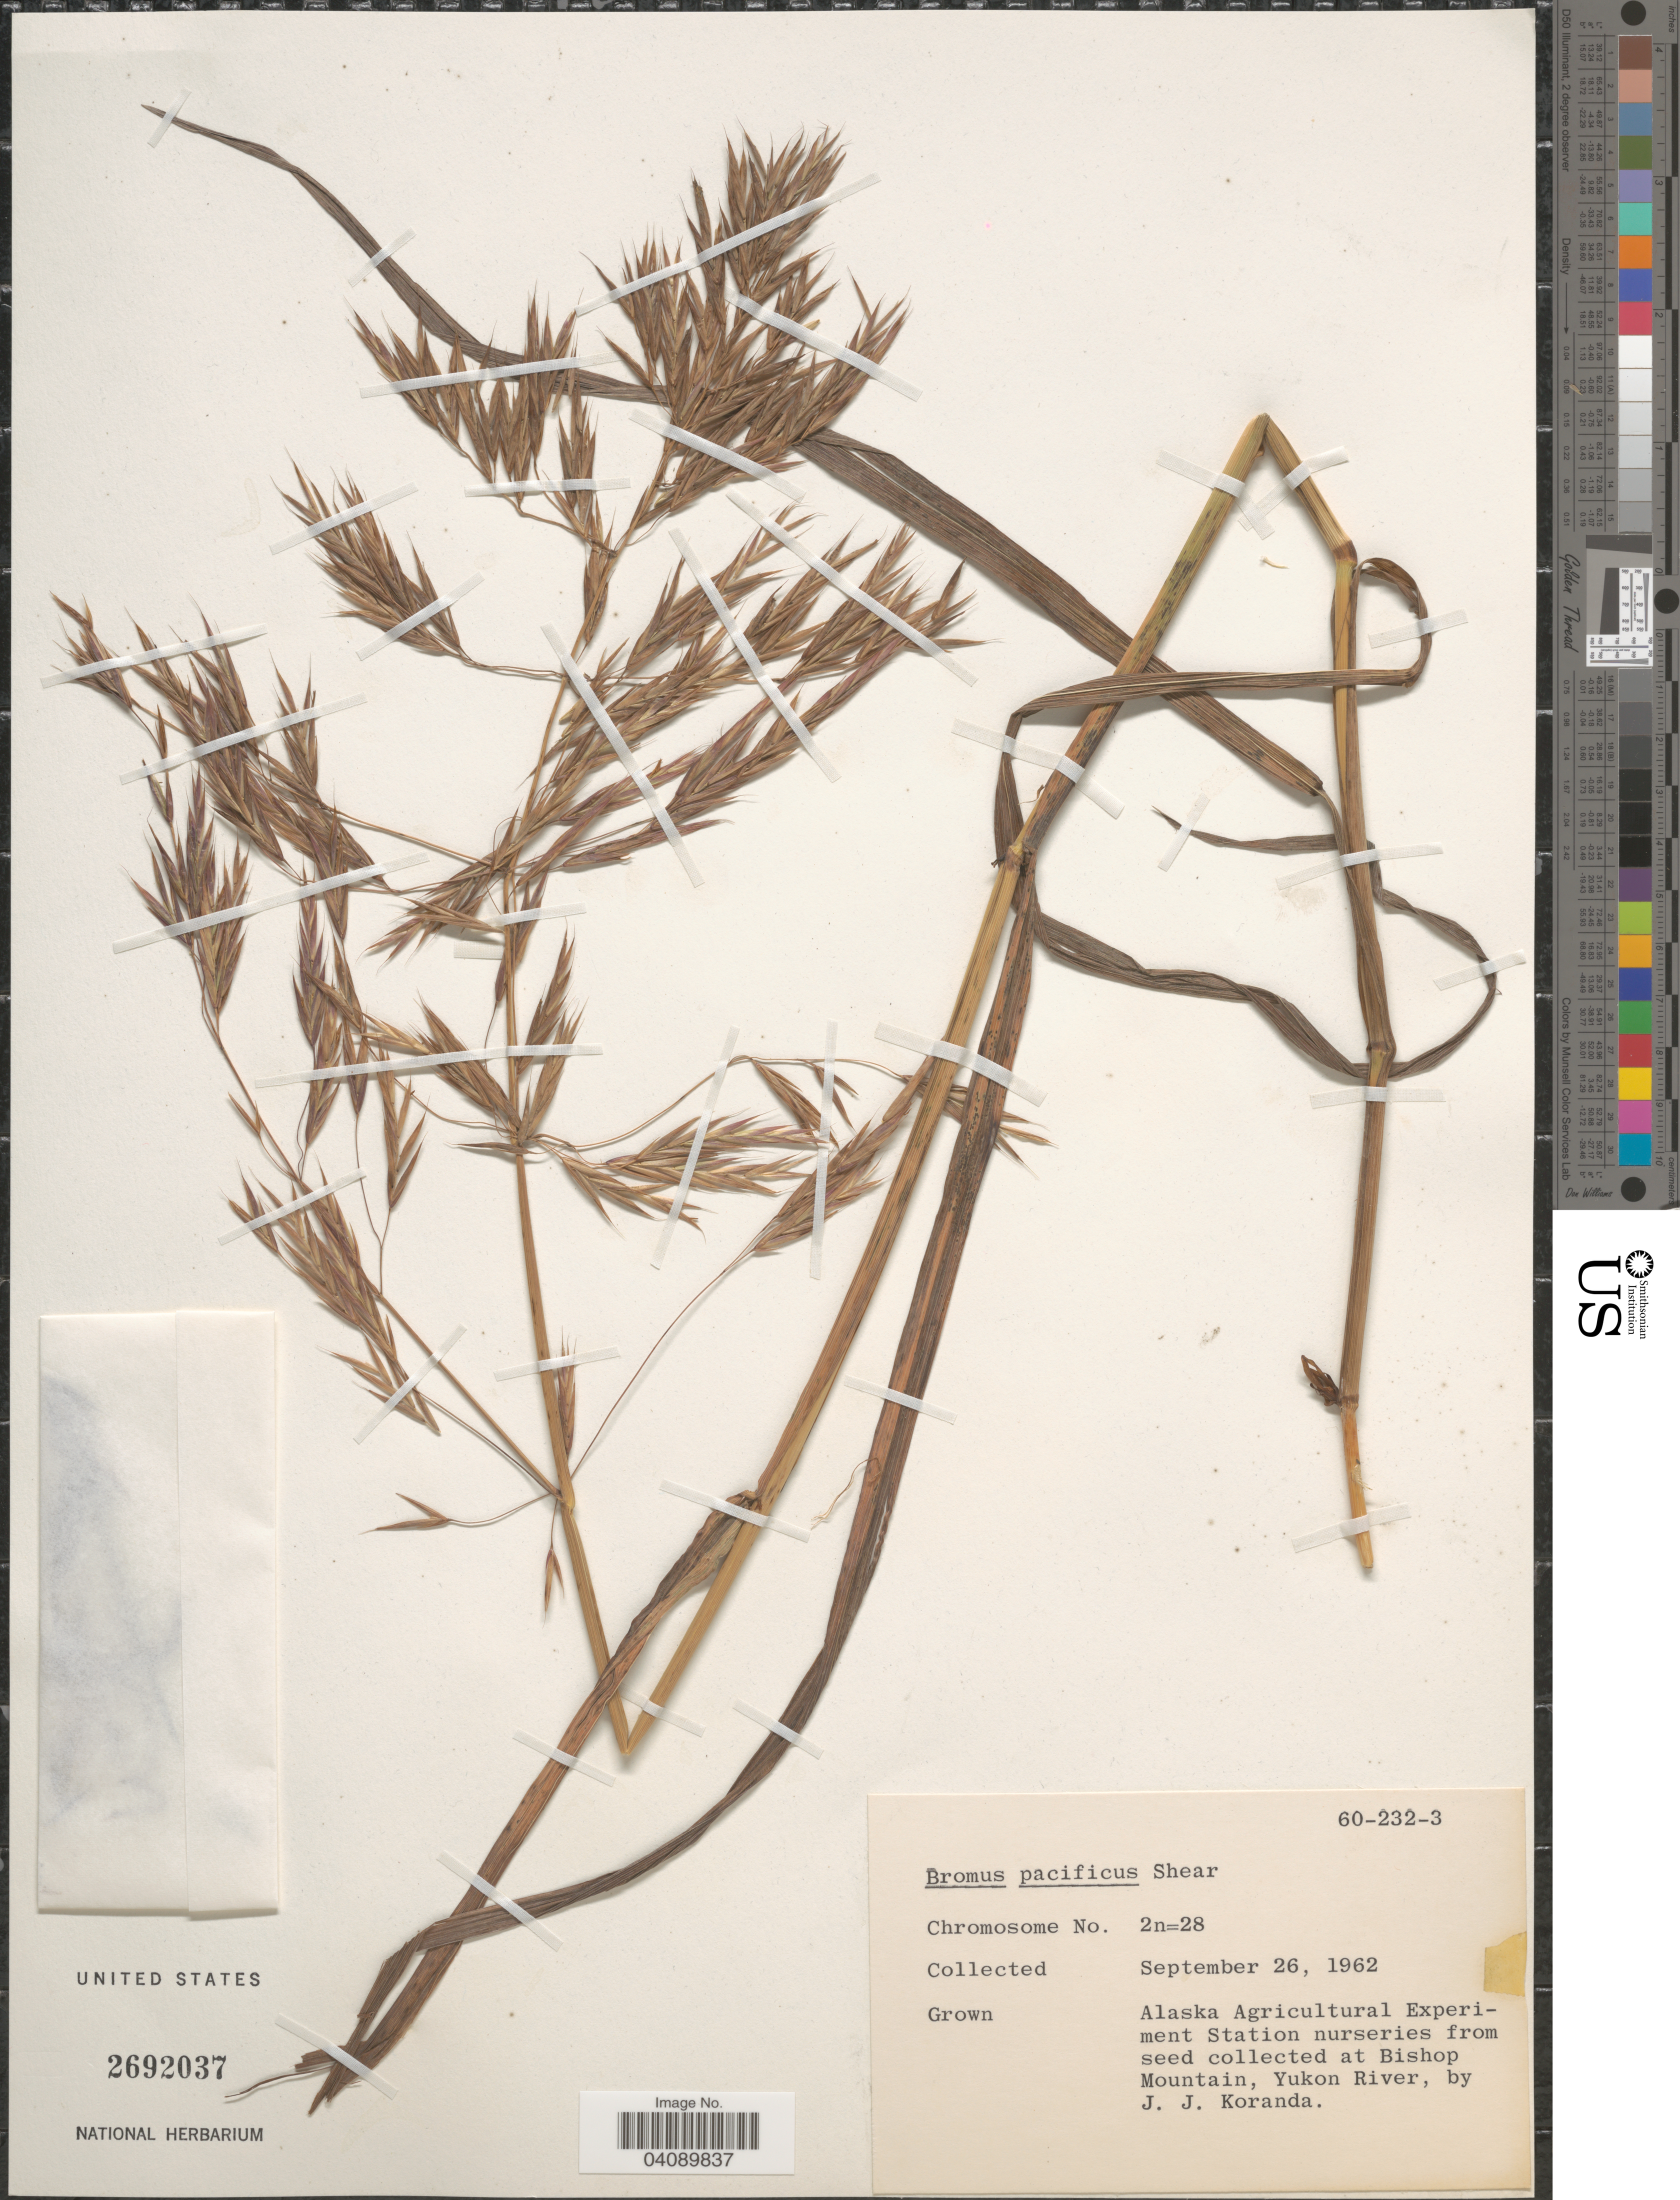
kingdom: Plantae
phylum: Tracheophyta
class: Liliopsida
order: Poales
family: Poaceae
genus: Bromus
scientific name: Bromus pacificus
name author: Shear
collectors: J. Koranda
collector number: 60-232-3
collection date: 1962-09-26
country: United States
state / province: Alaska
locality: Alaska Agricultural Experiment Station nurseries.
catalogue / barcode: US 2692037